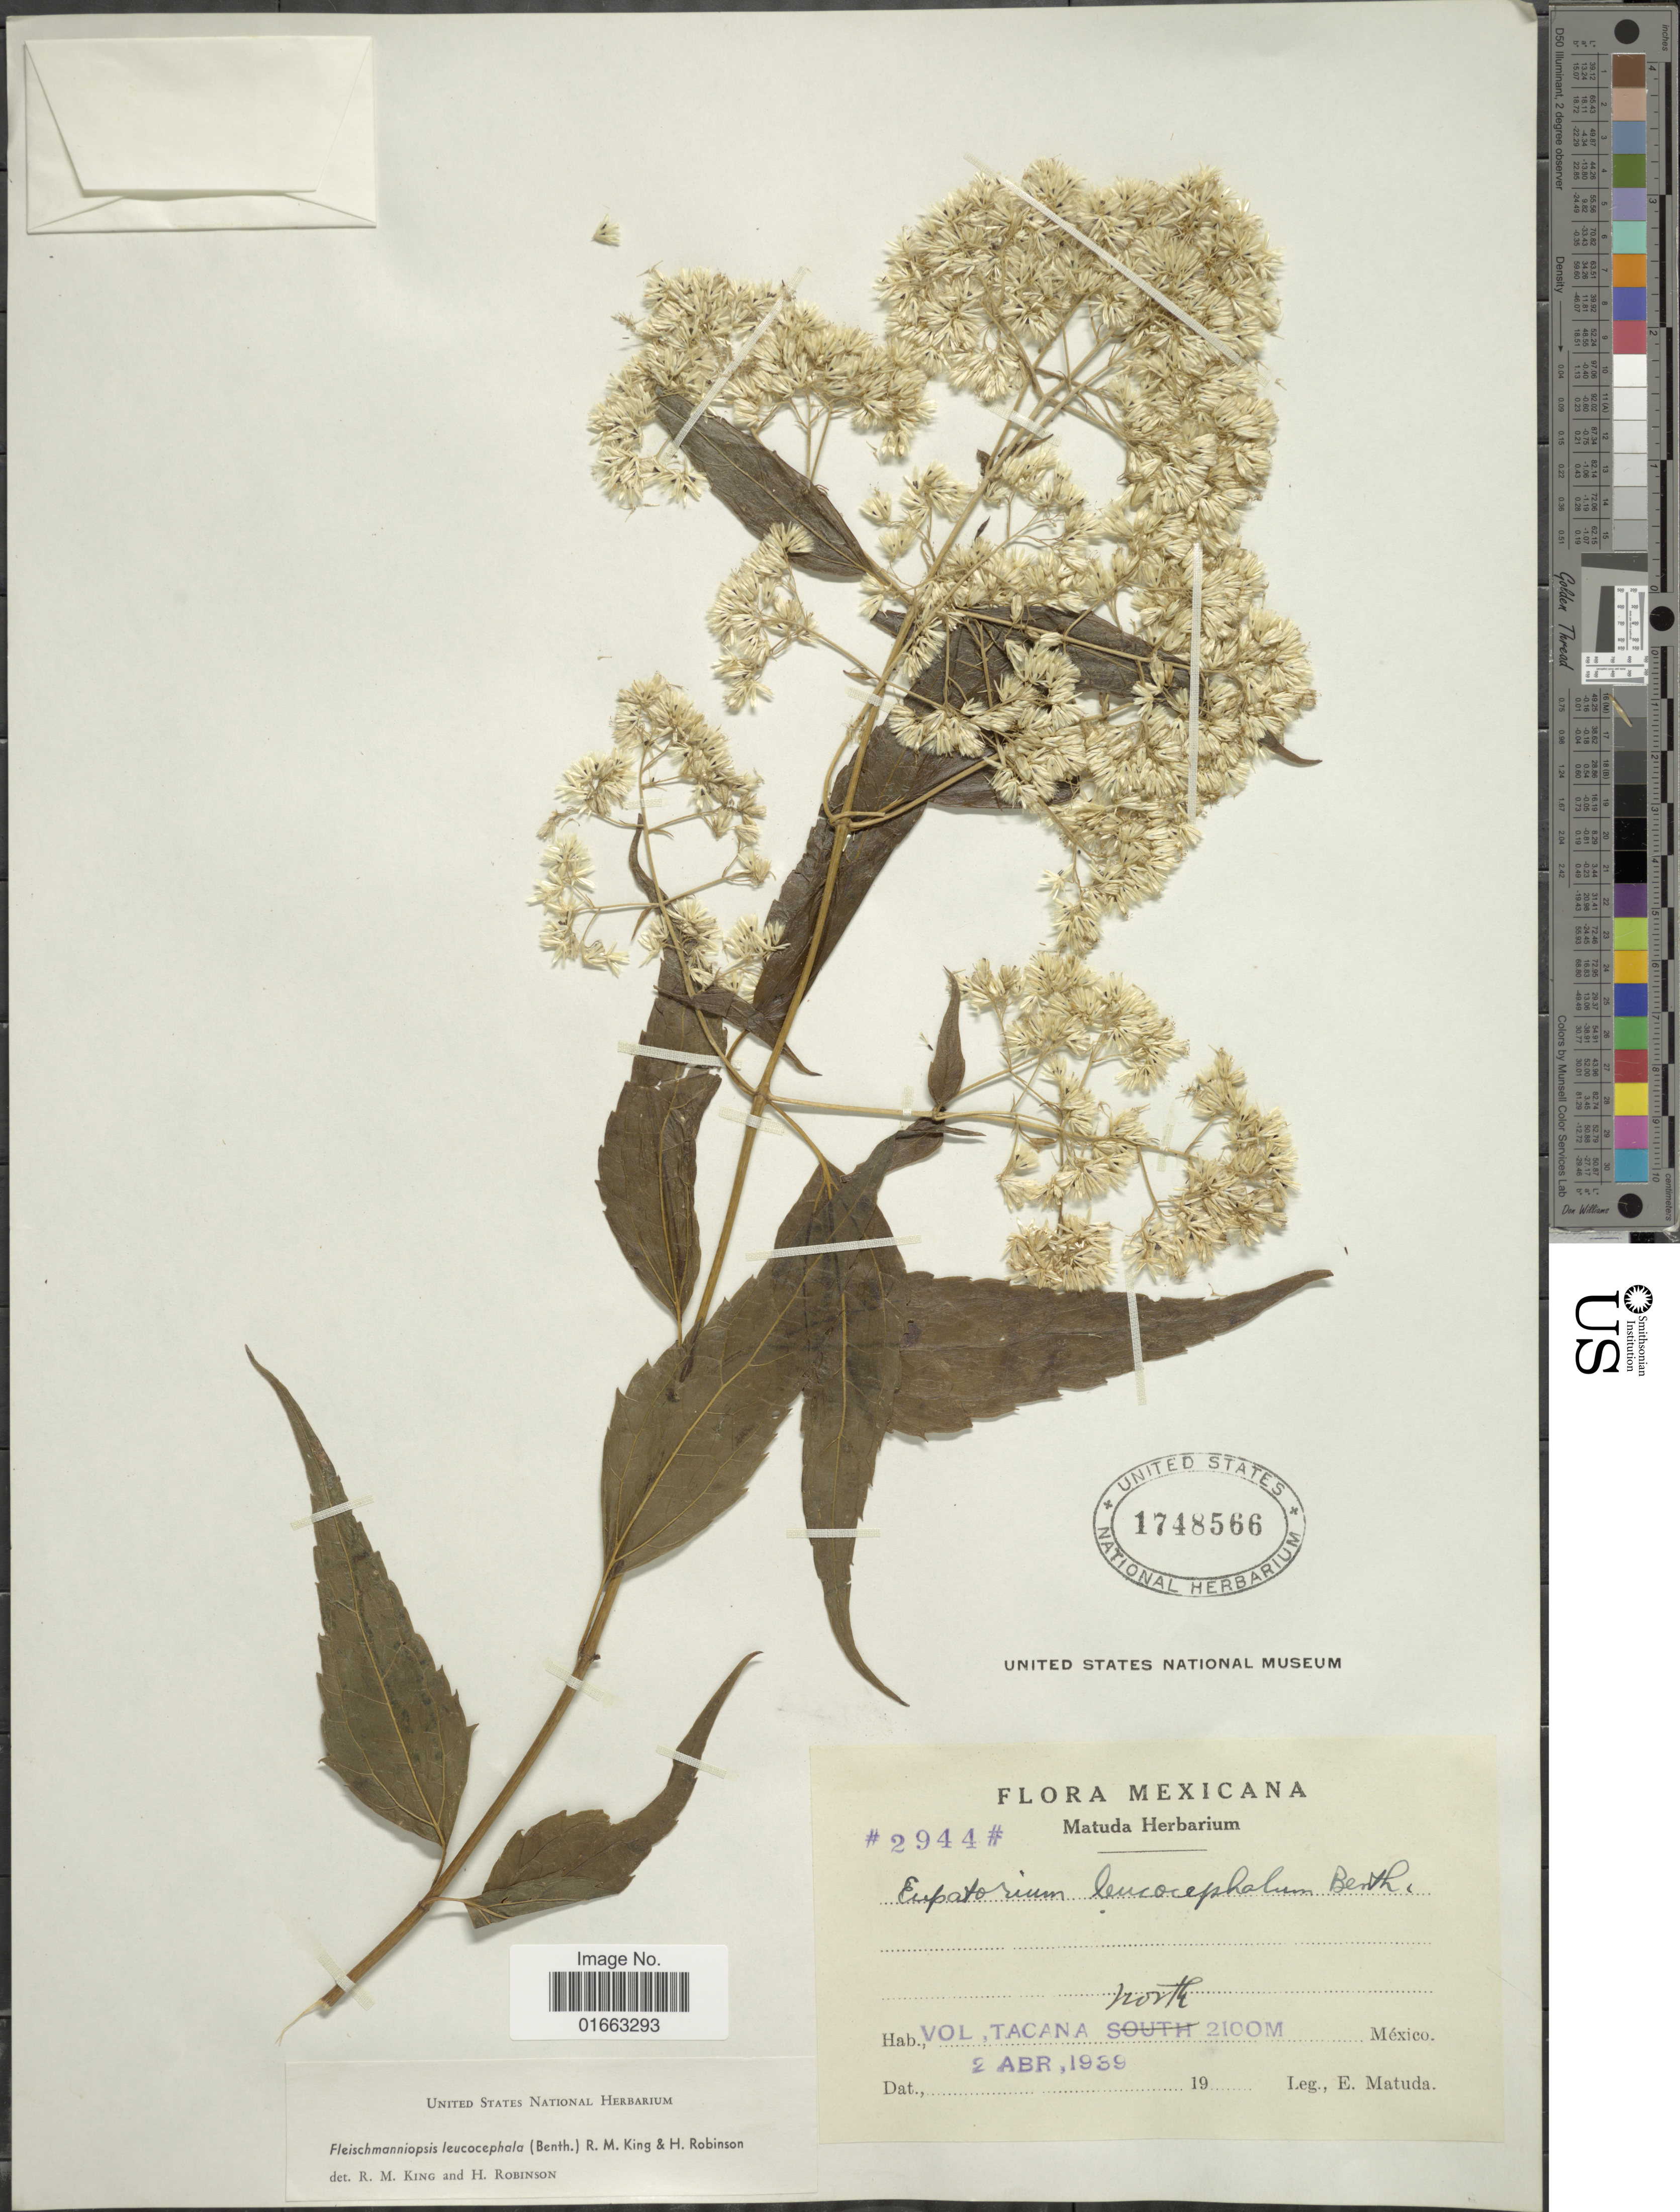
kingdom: Plantae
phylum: Tracheophyta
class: Magnoliopsida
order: Asterales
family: Asteraceae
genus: Fleischmanniopsis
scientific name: Fleischmanniopsis leucocephala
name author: (Benth.) R.M. King & H. Rob.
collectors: E. Matuda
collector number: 2944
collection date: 1939-04-02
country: Mexico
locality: Vol, Tacana, North México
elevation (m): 2100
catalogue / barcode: US 1748566